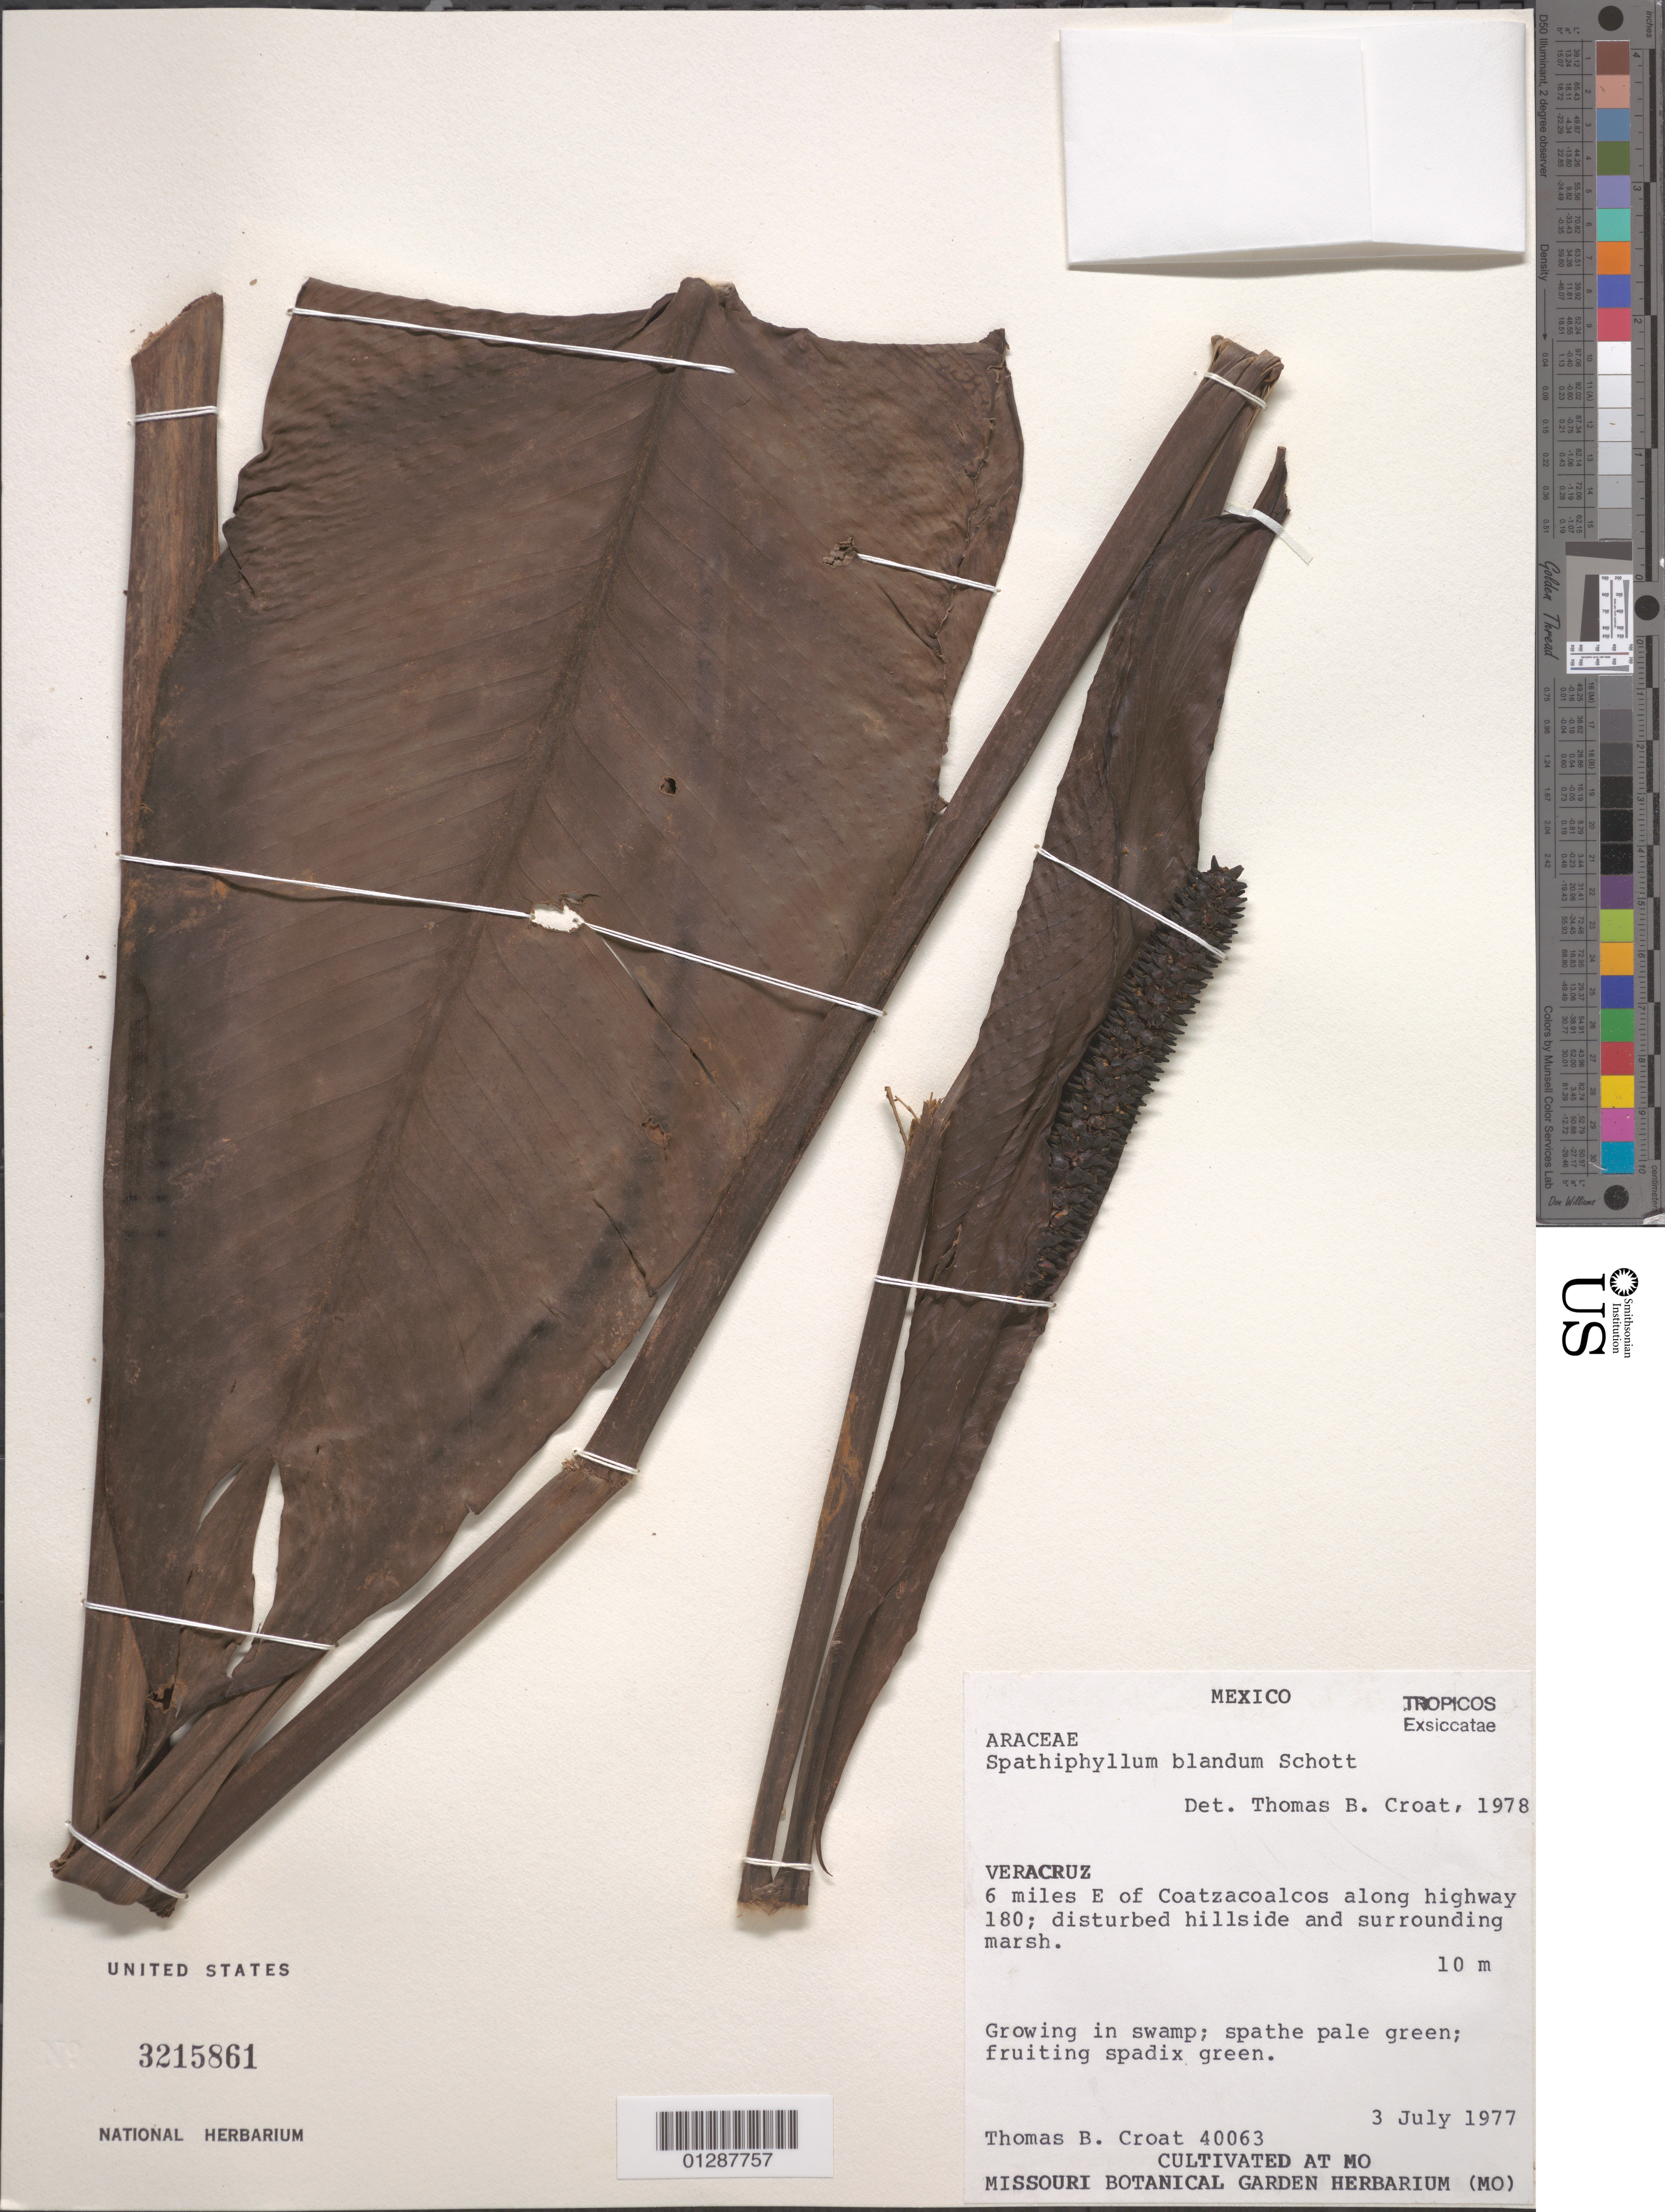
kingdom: Plantae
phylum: Tracheophyta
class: Liliopsida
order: Alismatales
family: Araceae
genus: Spathiphyllum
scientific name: Spathiphyllum blandum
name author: Schott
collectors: T. B. Croat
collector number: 4063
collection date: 1977-07-03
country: Mexico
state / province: Veracruz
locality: Veracruz. 6 miles E of Coatzacoalcos along highway 180.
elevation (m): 10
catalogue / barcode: US 3215861